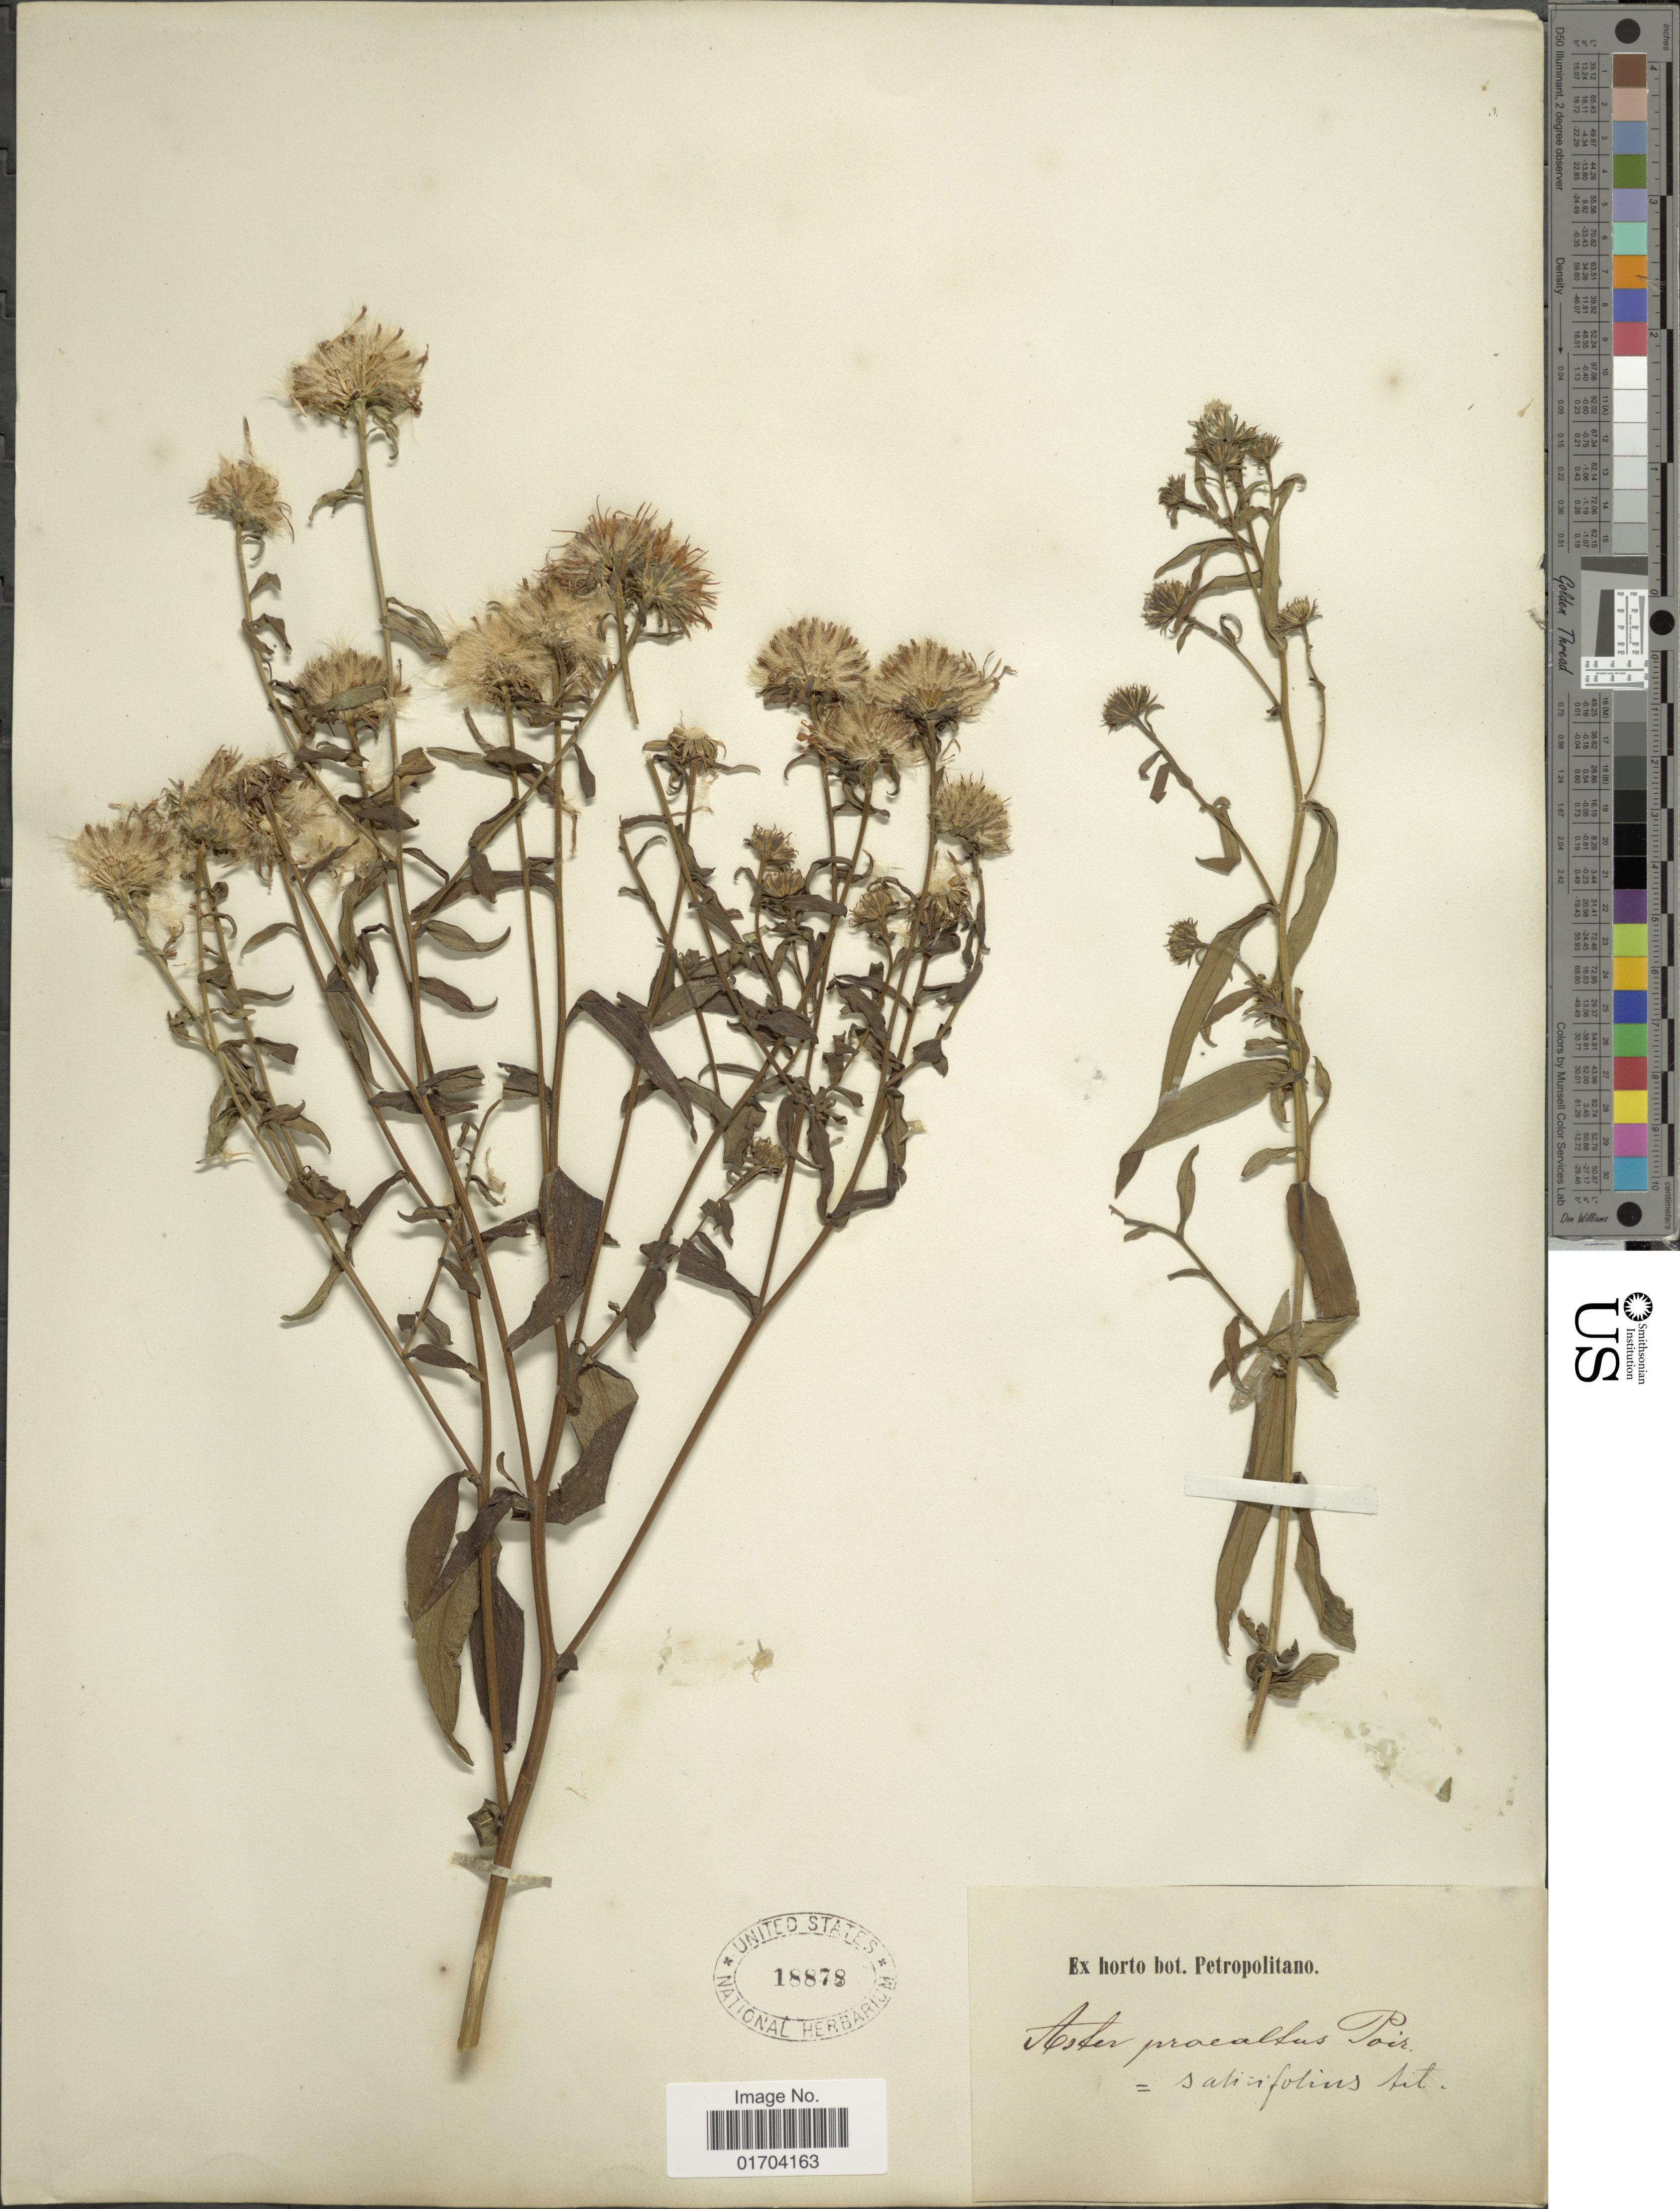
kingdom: Plantae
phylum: Tracheophyta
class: Magnoliopsida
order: Asterales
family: Asteraceae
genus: Symphyotrichum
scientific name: Symphyotrichum sp.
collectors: ex Horto Bot. Petropolitano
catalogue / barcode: US 18878